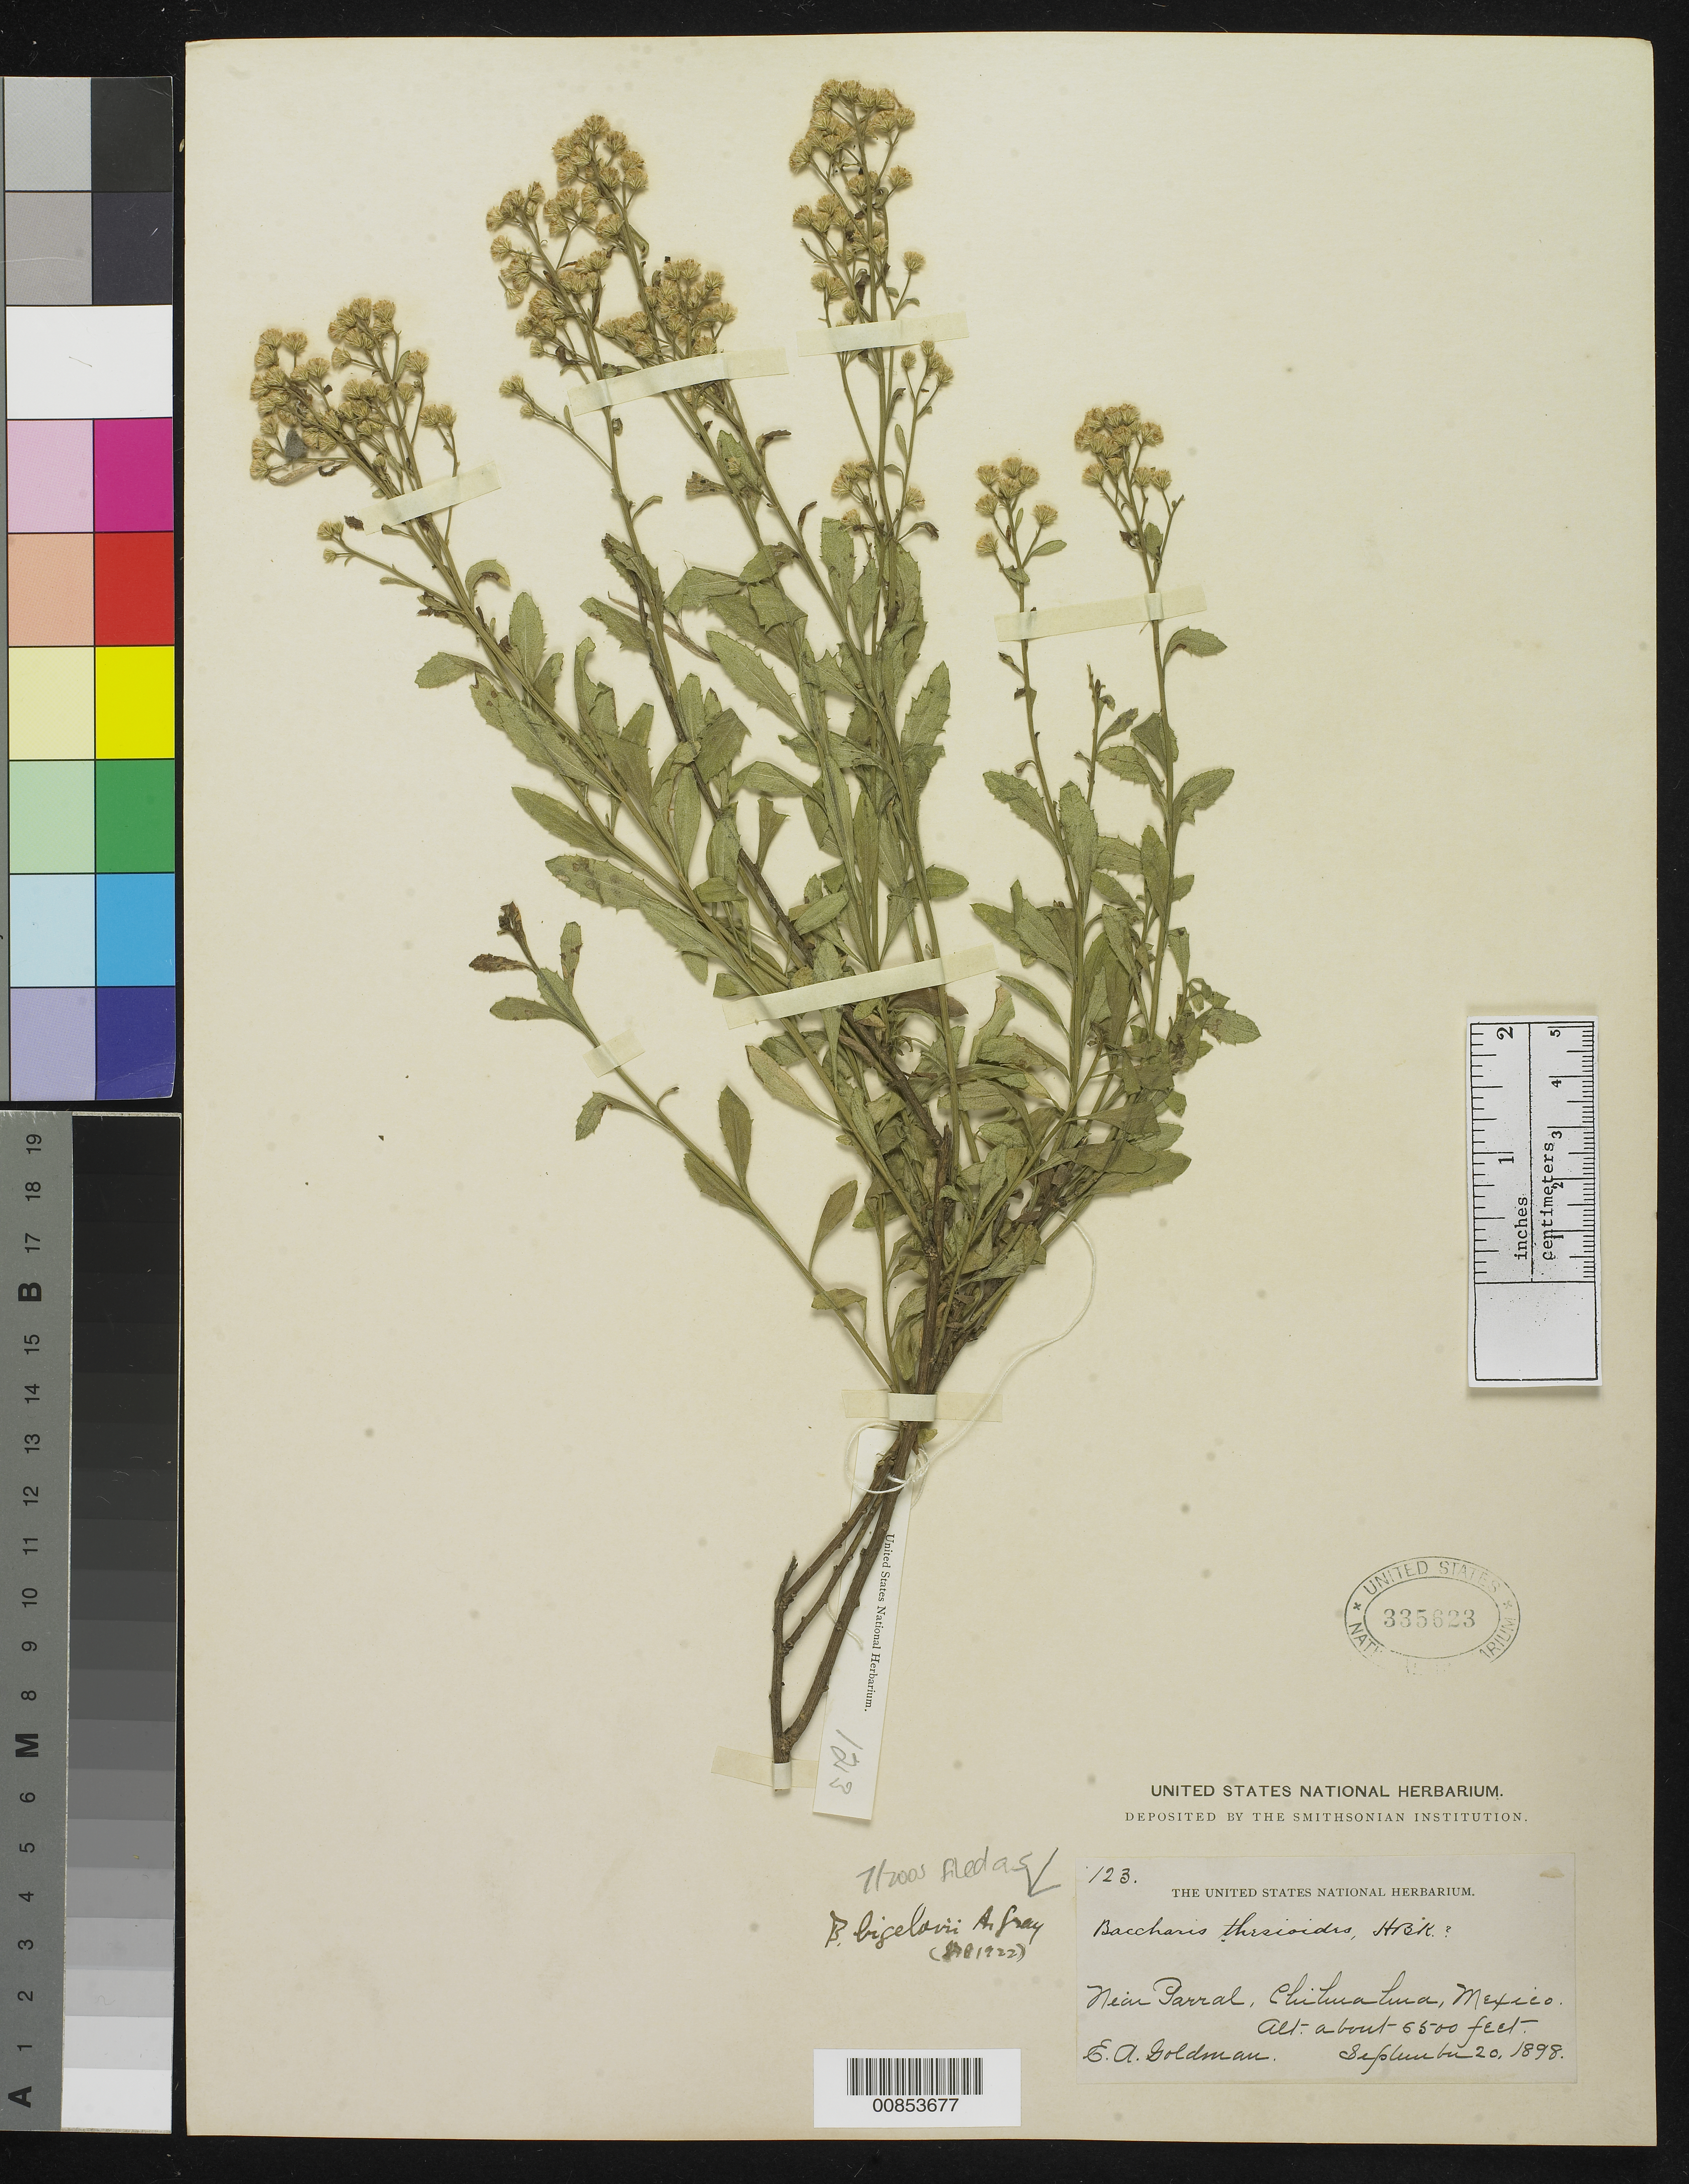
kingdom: Plantae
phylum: Tracheophyta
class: Magnoliopsida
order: Asterales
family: Asteraceae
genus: Baccharis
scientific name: Baccharis bigelovii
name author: A. Gray in Torr.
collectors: E. A. Goldman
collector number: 123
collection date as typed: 20 Sep 1898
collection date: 1898-09-20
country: Mexico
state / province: Chihuahua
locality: Near Parral, Chihuahua.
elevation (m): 1981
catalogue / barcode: US 335623